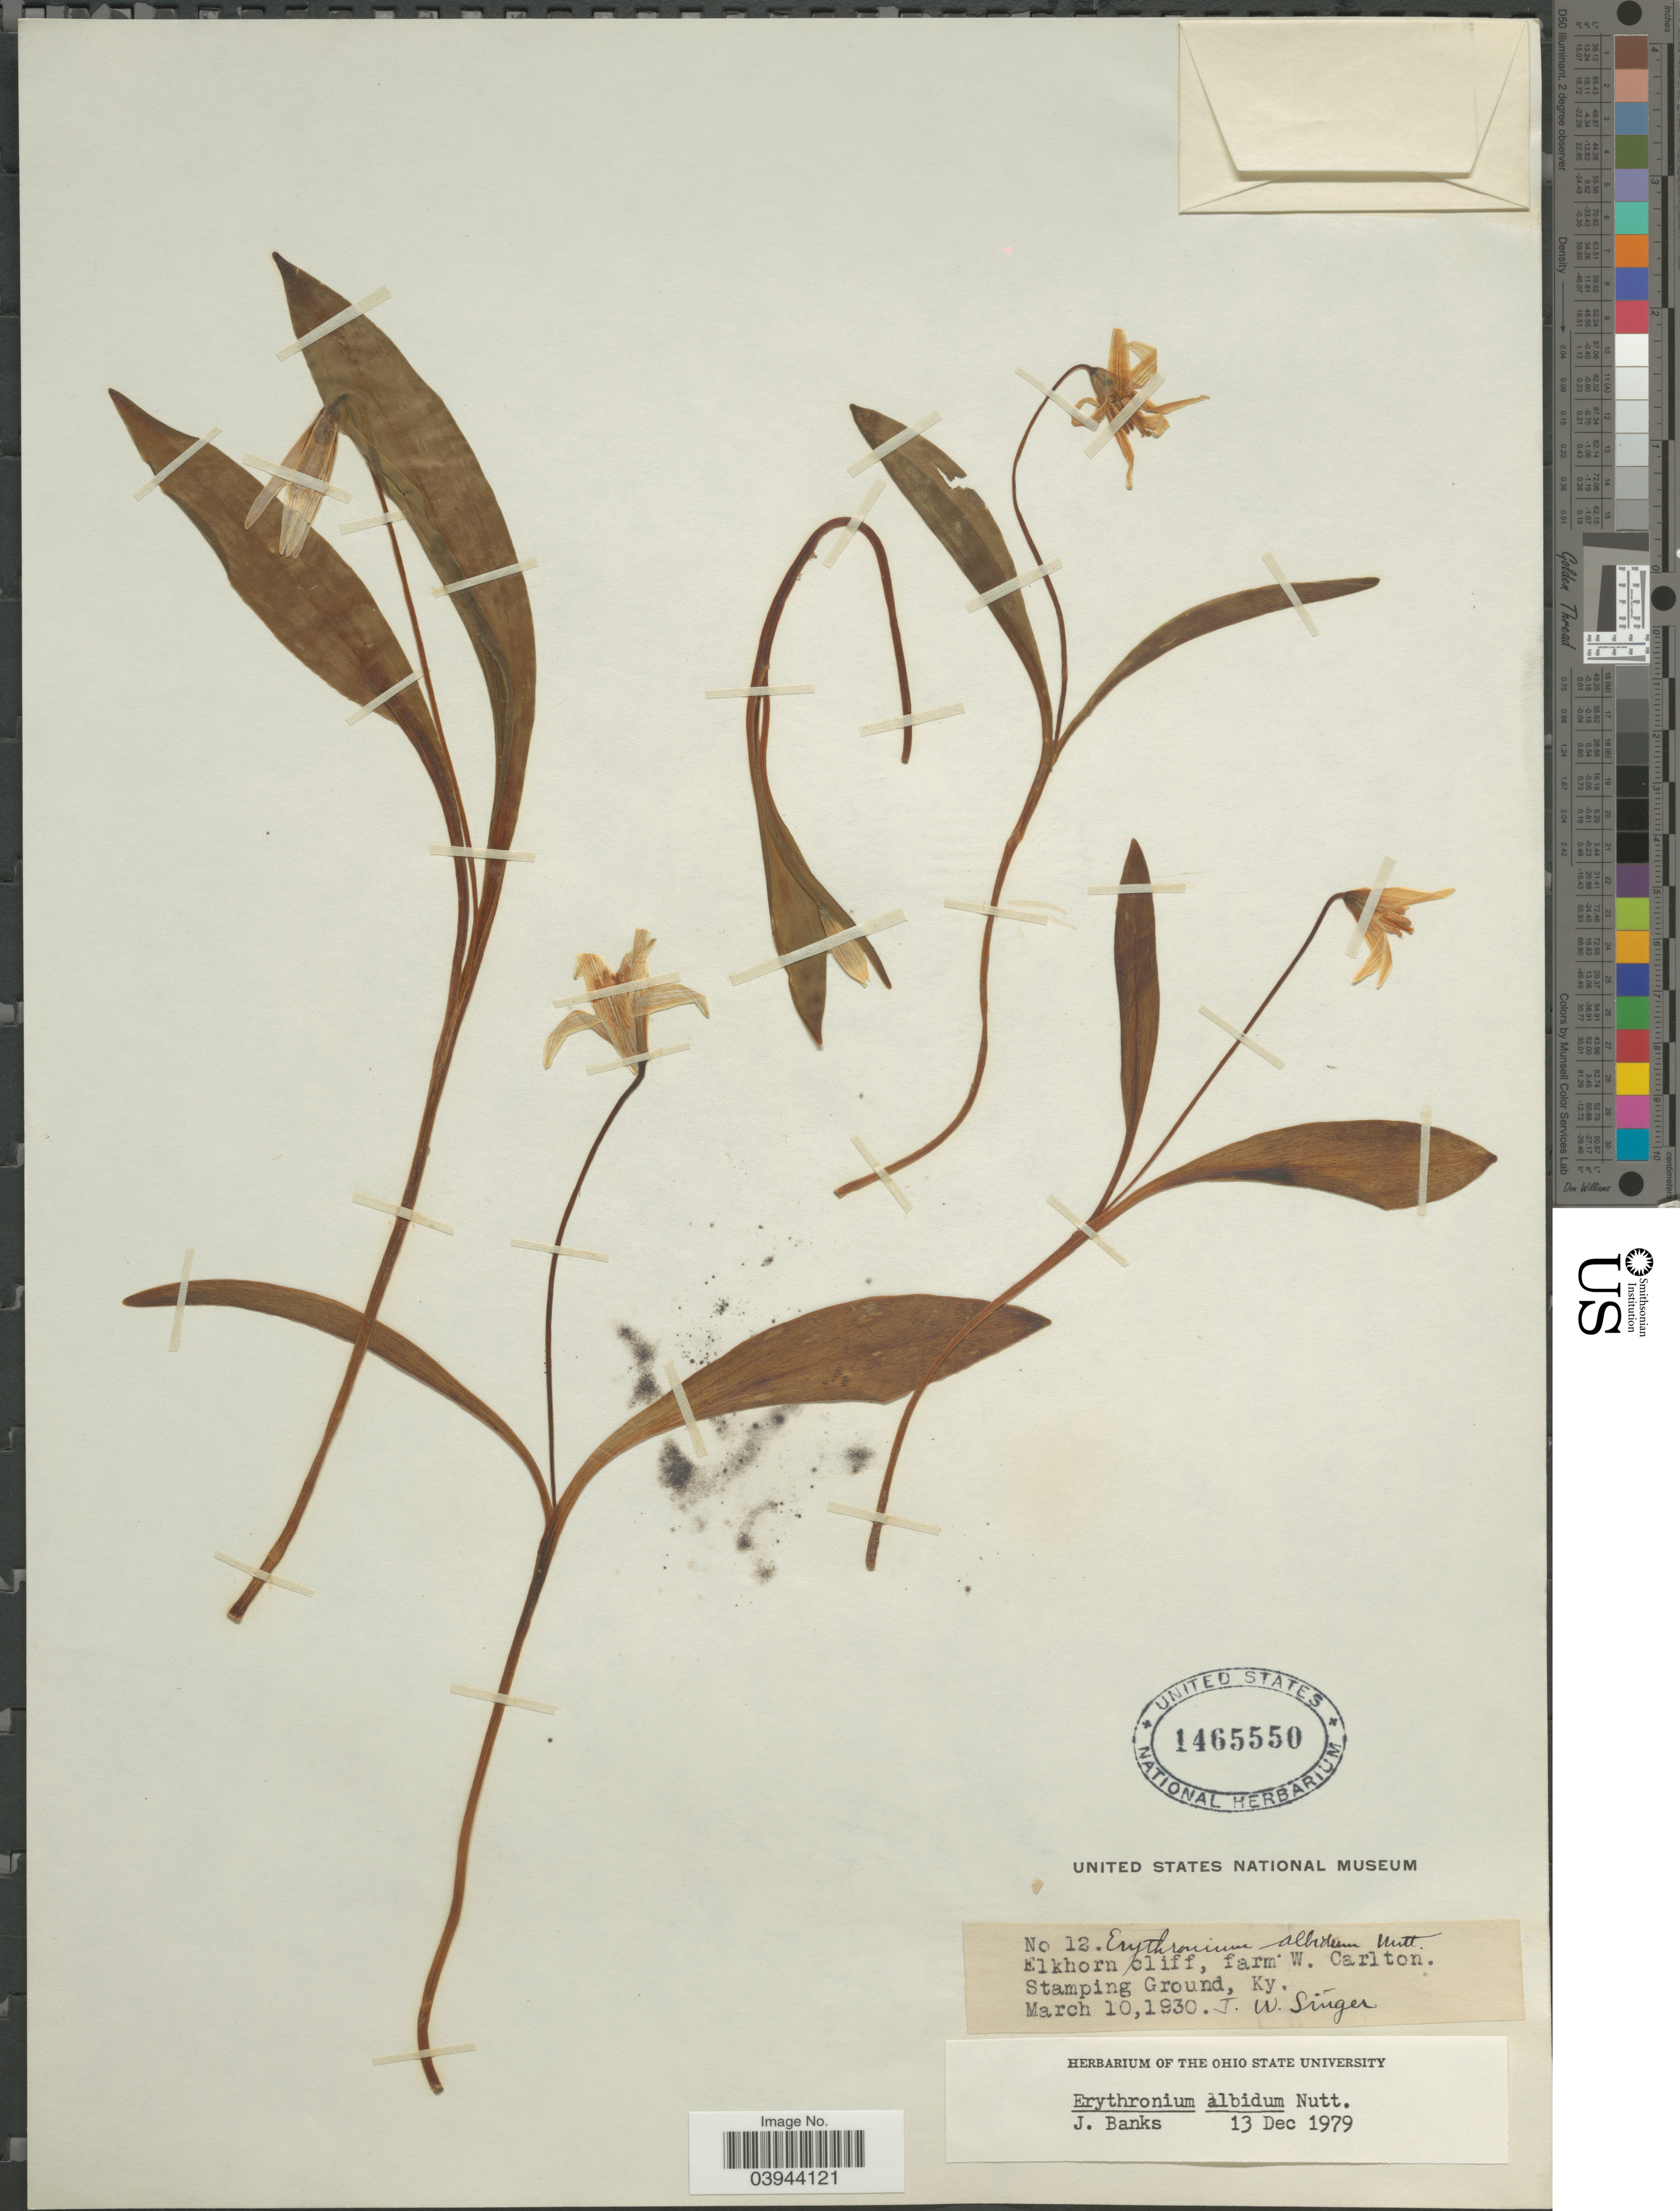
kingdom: Plantae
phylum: Tracheophyta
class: Liliopsida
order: Liliales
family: Liliaceae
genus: Erythronium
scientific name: Erythronium albidum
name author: Nutt.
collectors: J. EW. Singer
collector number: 12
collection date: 1930-03-10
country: United States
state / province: Kentucky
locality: Elkhorn cliff, farm W. Carlton, Stamping Ground.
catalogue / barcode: US 1465550